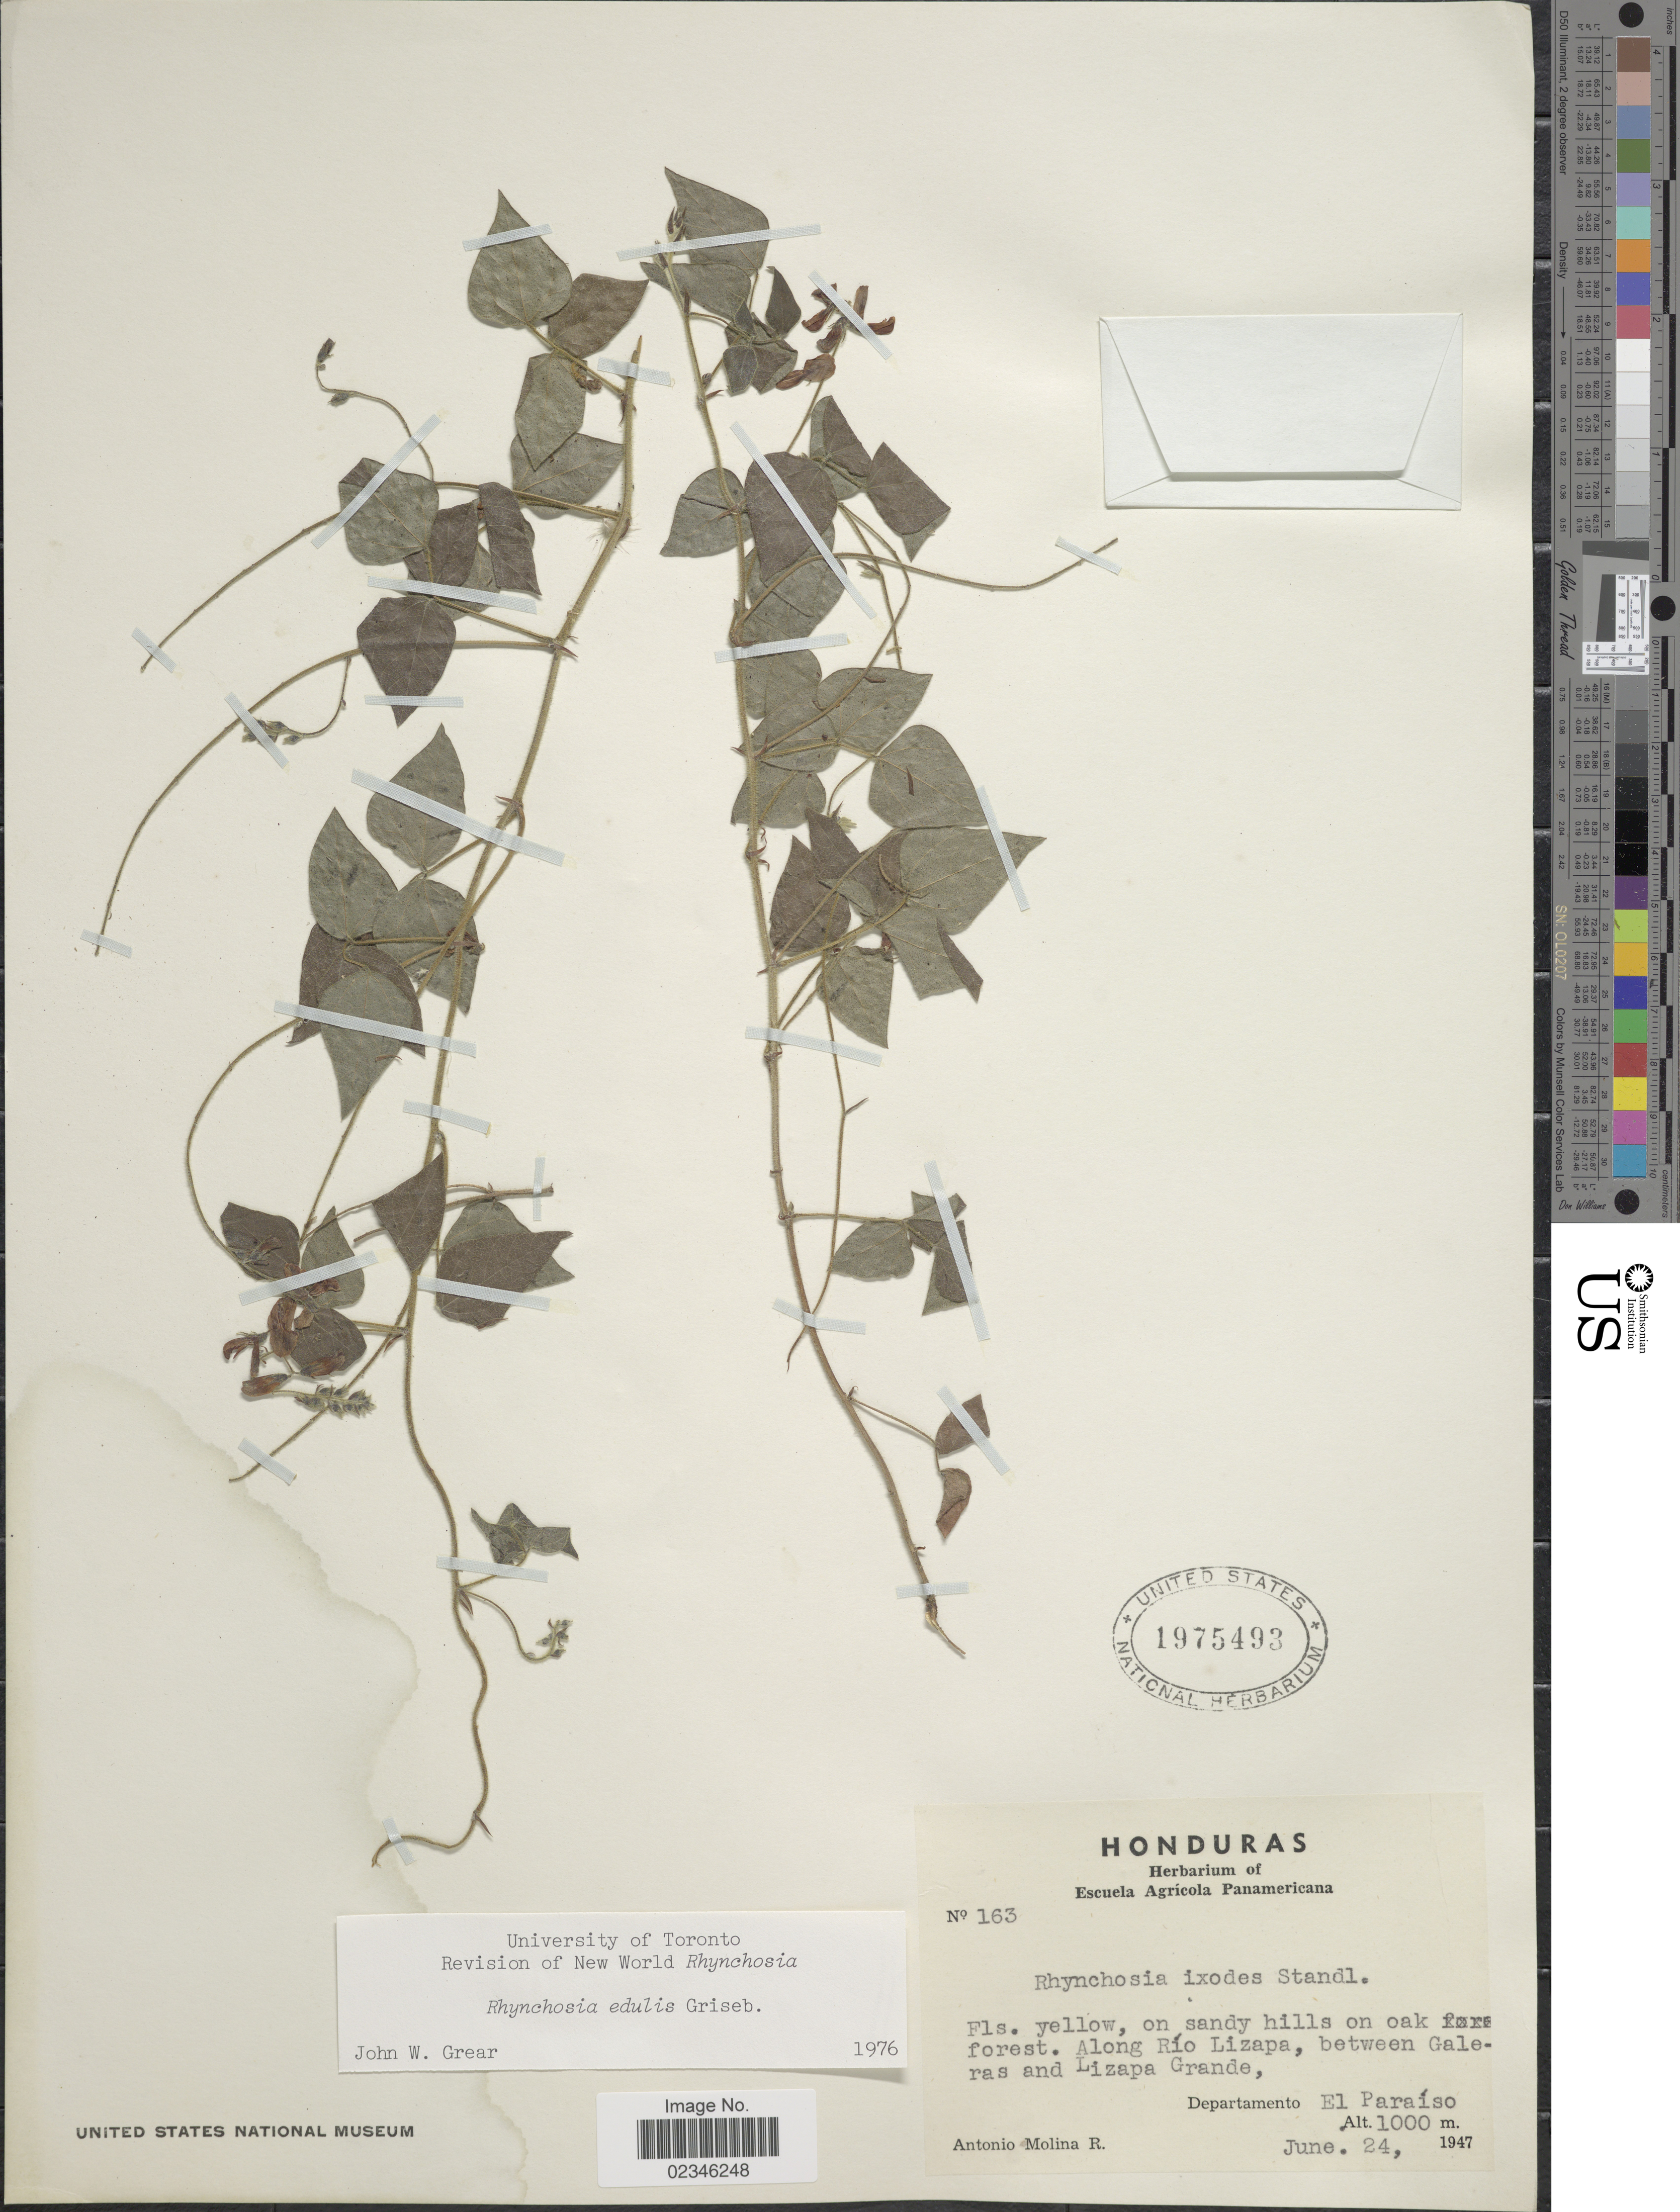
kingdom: Plantae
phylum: Tracheophyta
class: Magnoliopsida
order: Fabales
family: Fabaceae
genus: Rhynchosia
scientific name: Rhynchosia edulis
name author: Griseb.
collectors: A. Molina R.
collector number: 163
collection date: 1947-06-24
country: Honduras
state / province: El Paraíso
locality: Along Rio Lizapa, between Galeras and Lizapa Grande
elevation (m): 1000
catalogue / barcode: US 1975493